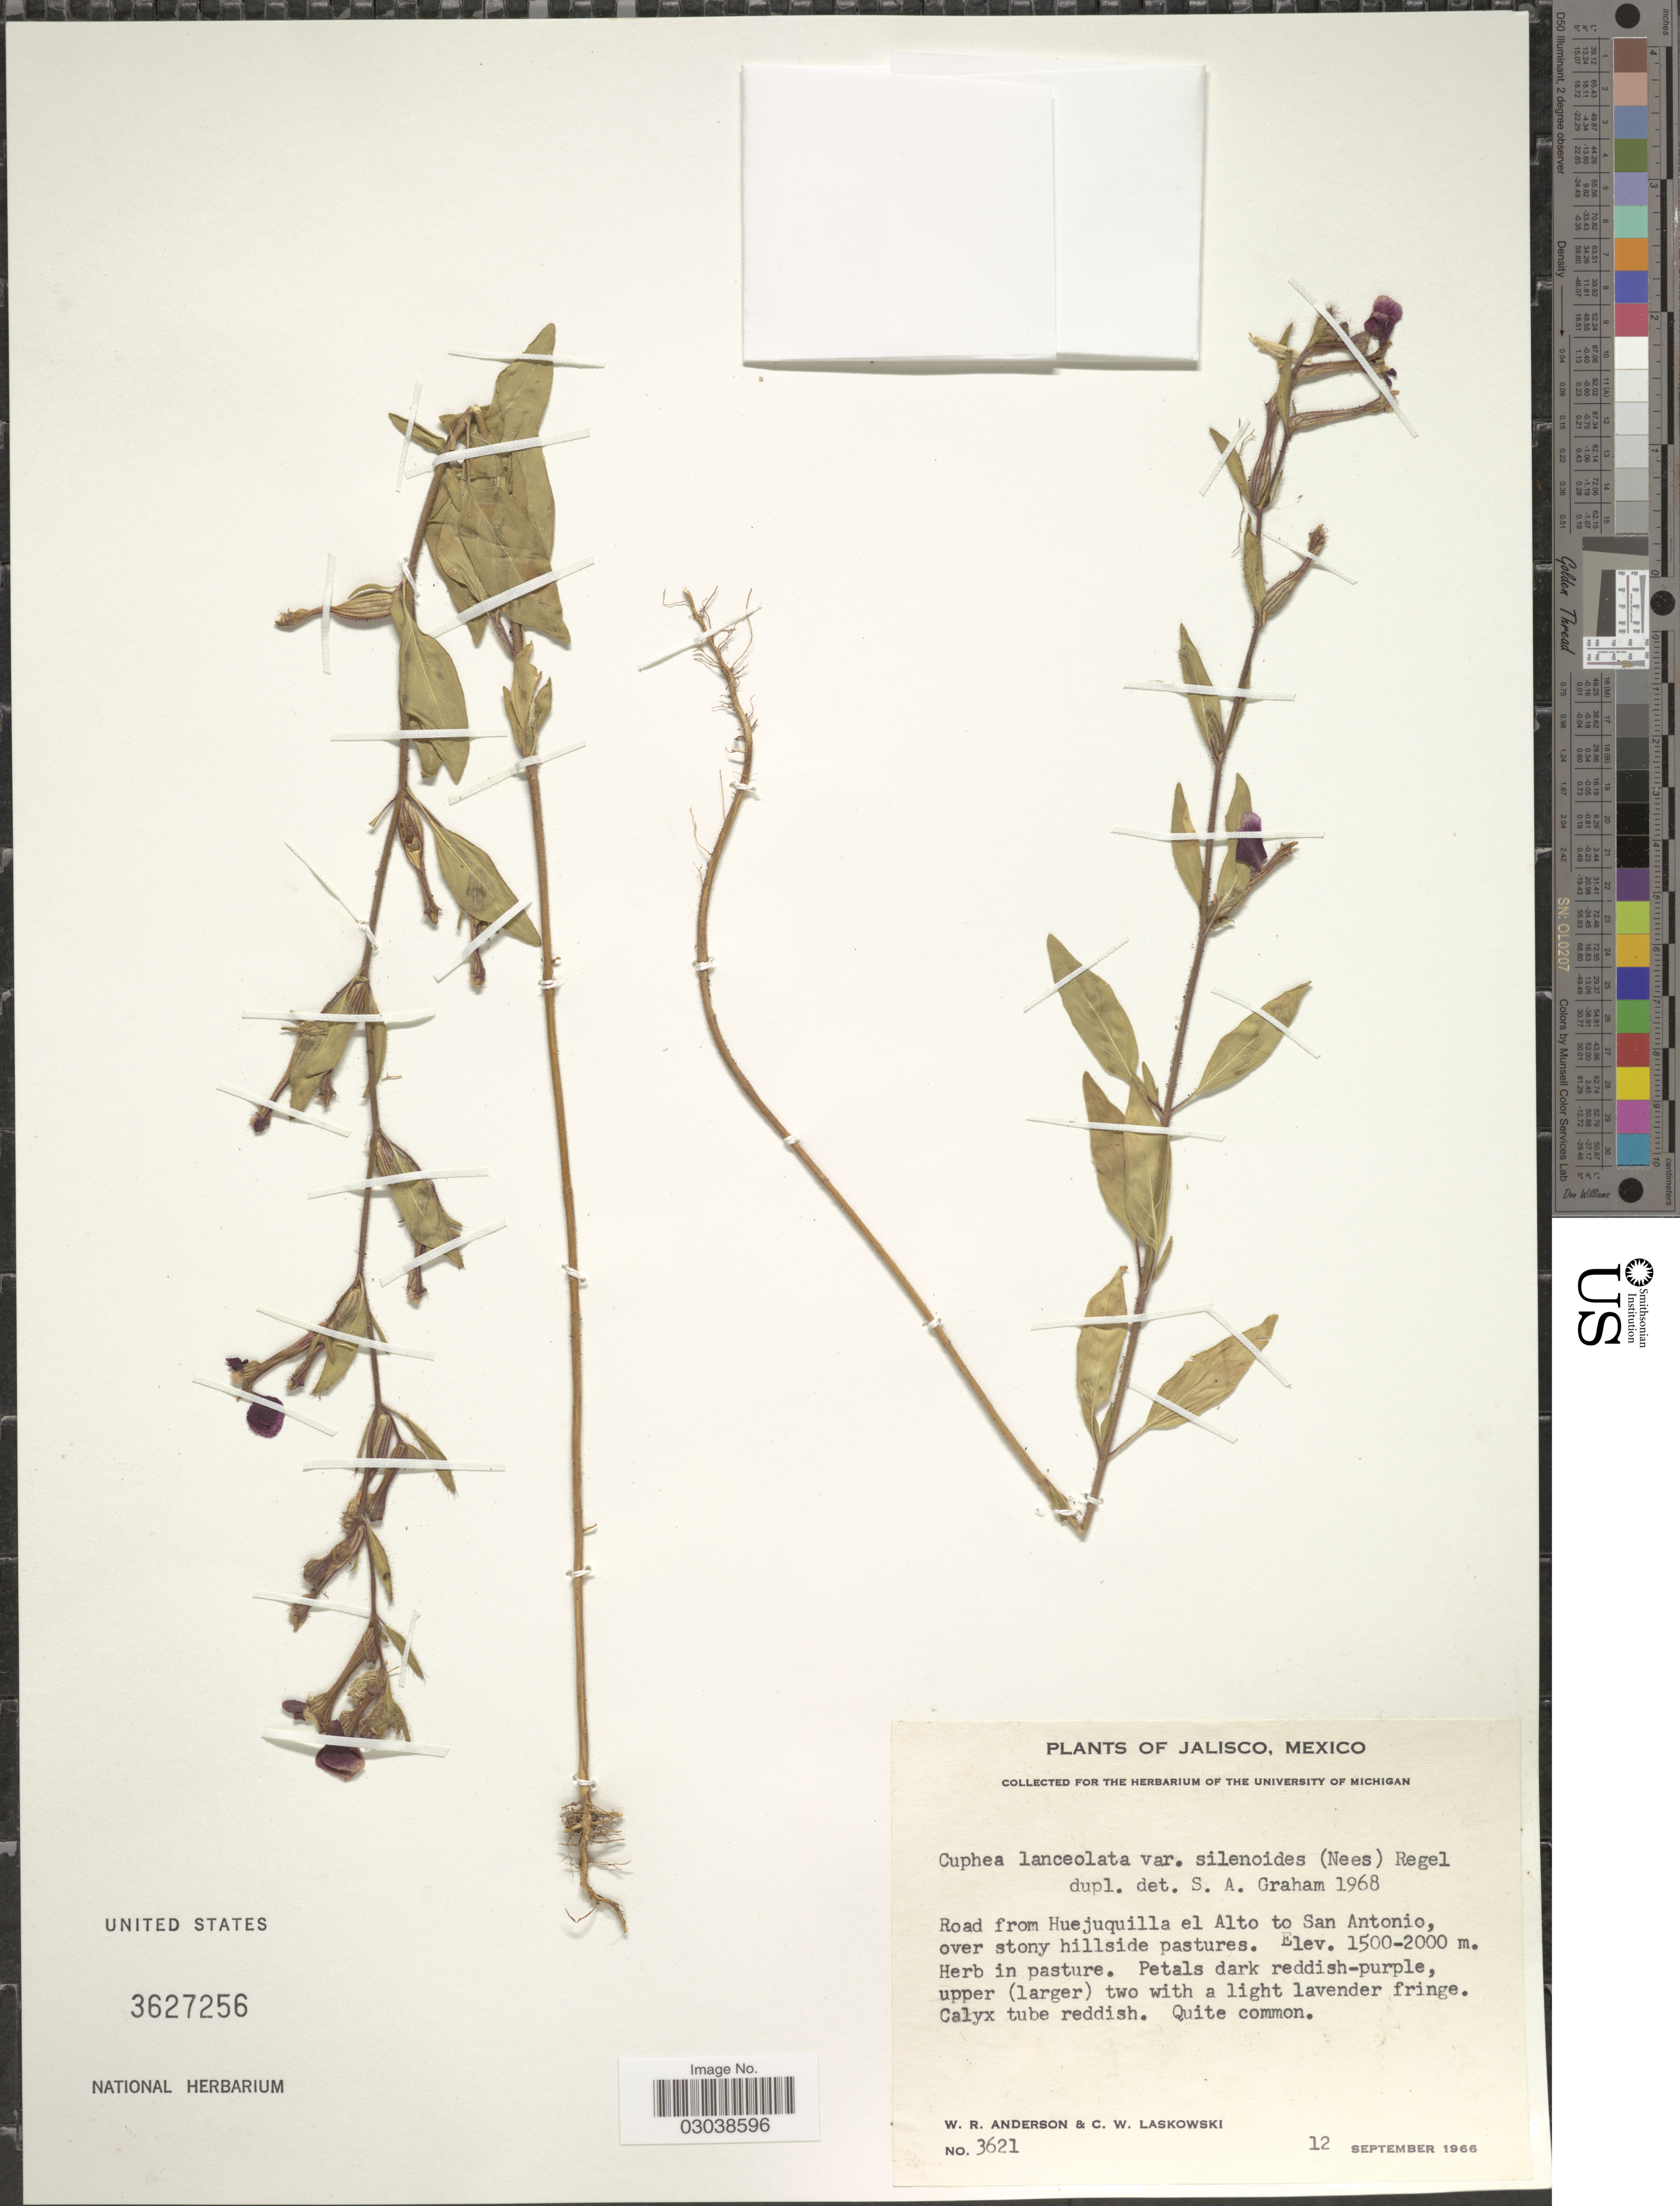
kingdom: Plantae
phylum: Tracheophyta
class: Magnoliopsida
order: Myrtales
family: Lythraceae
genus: Cuphea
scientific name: Cuphea lanceolata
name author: W.T. Aiton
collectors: W. Anderson & C. Laskowski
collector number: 3621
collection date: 1966-09-12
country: Mexico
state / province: Hidalgo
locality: Road from Huejuquilla el Alto to San Antonio, over stony hillside pastures.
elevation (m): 1500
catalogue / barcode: US 3627256